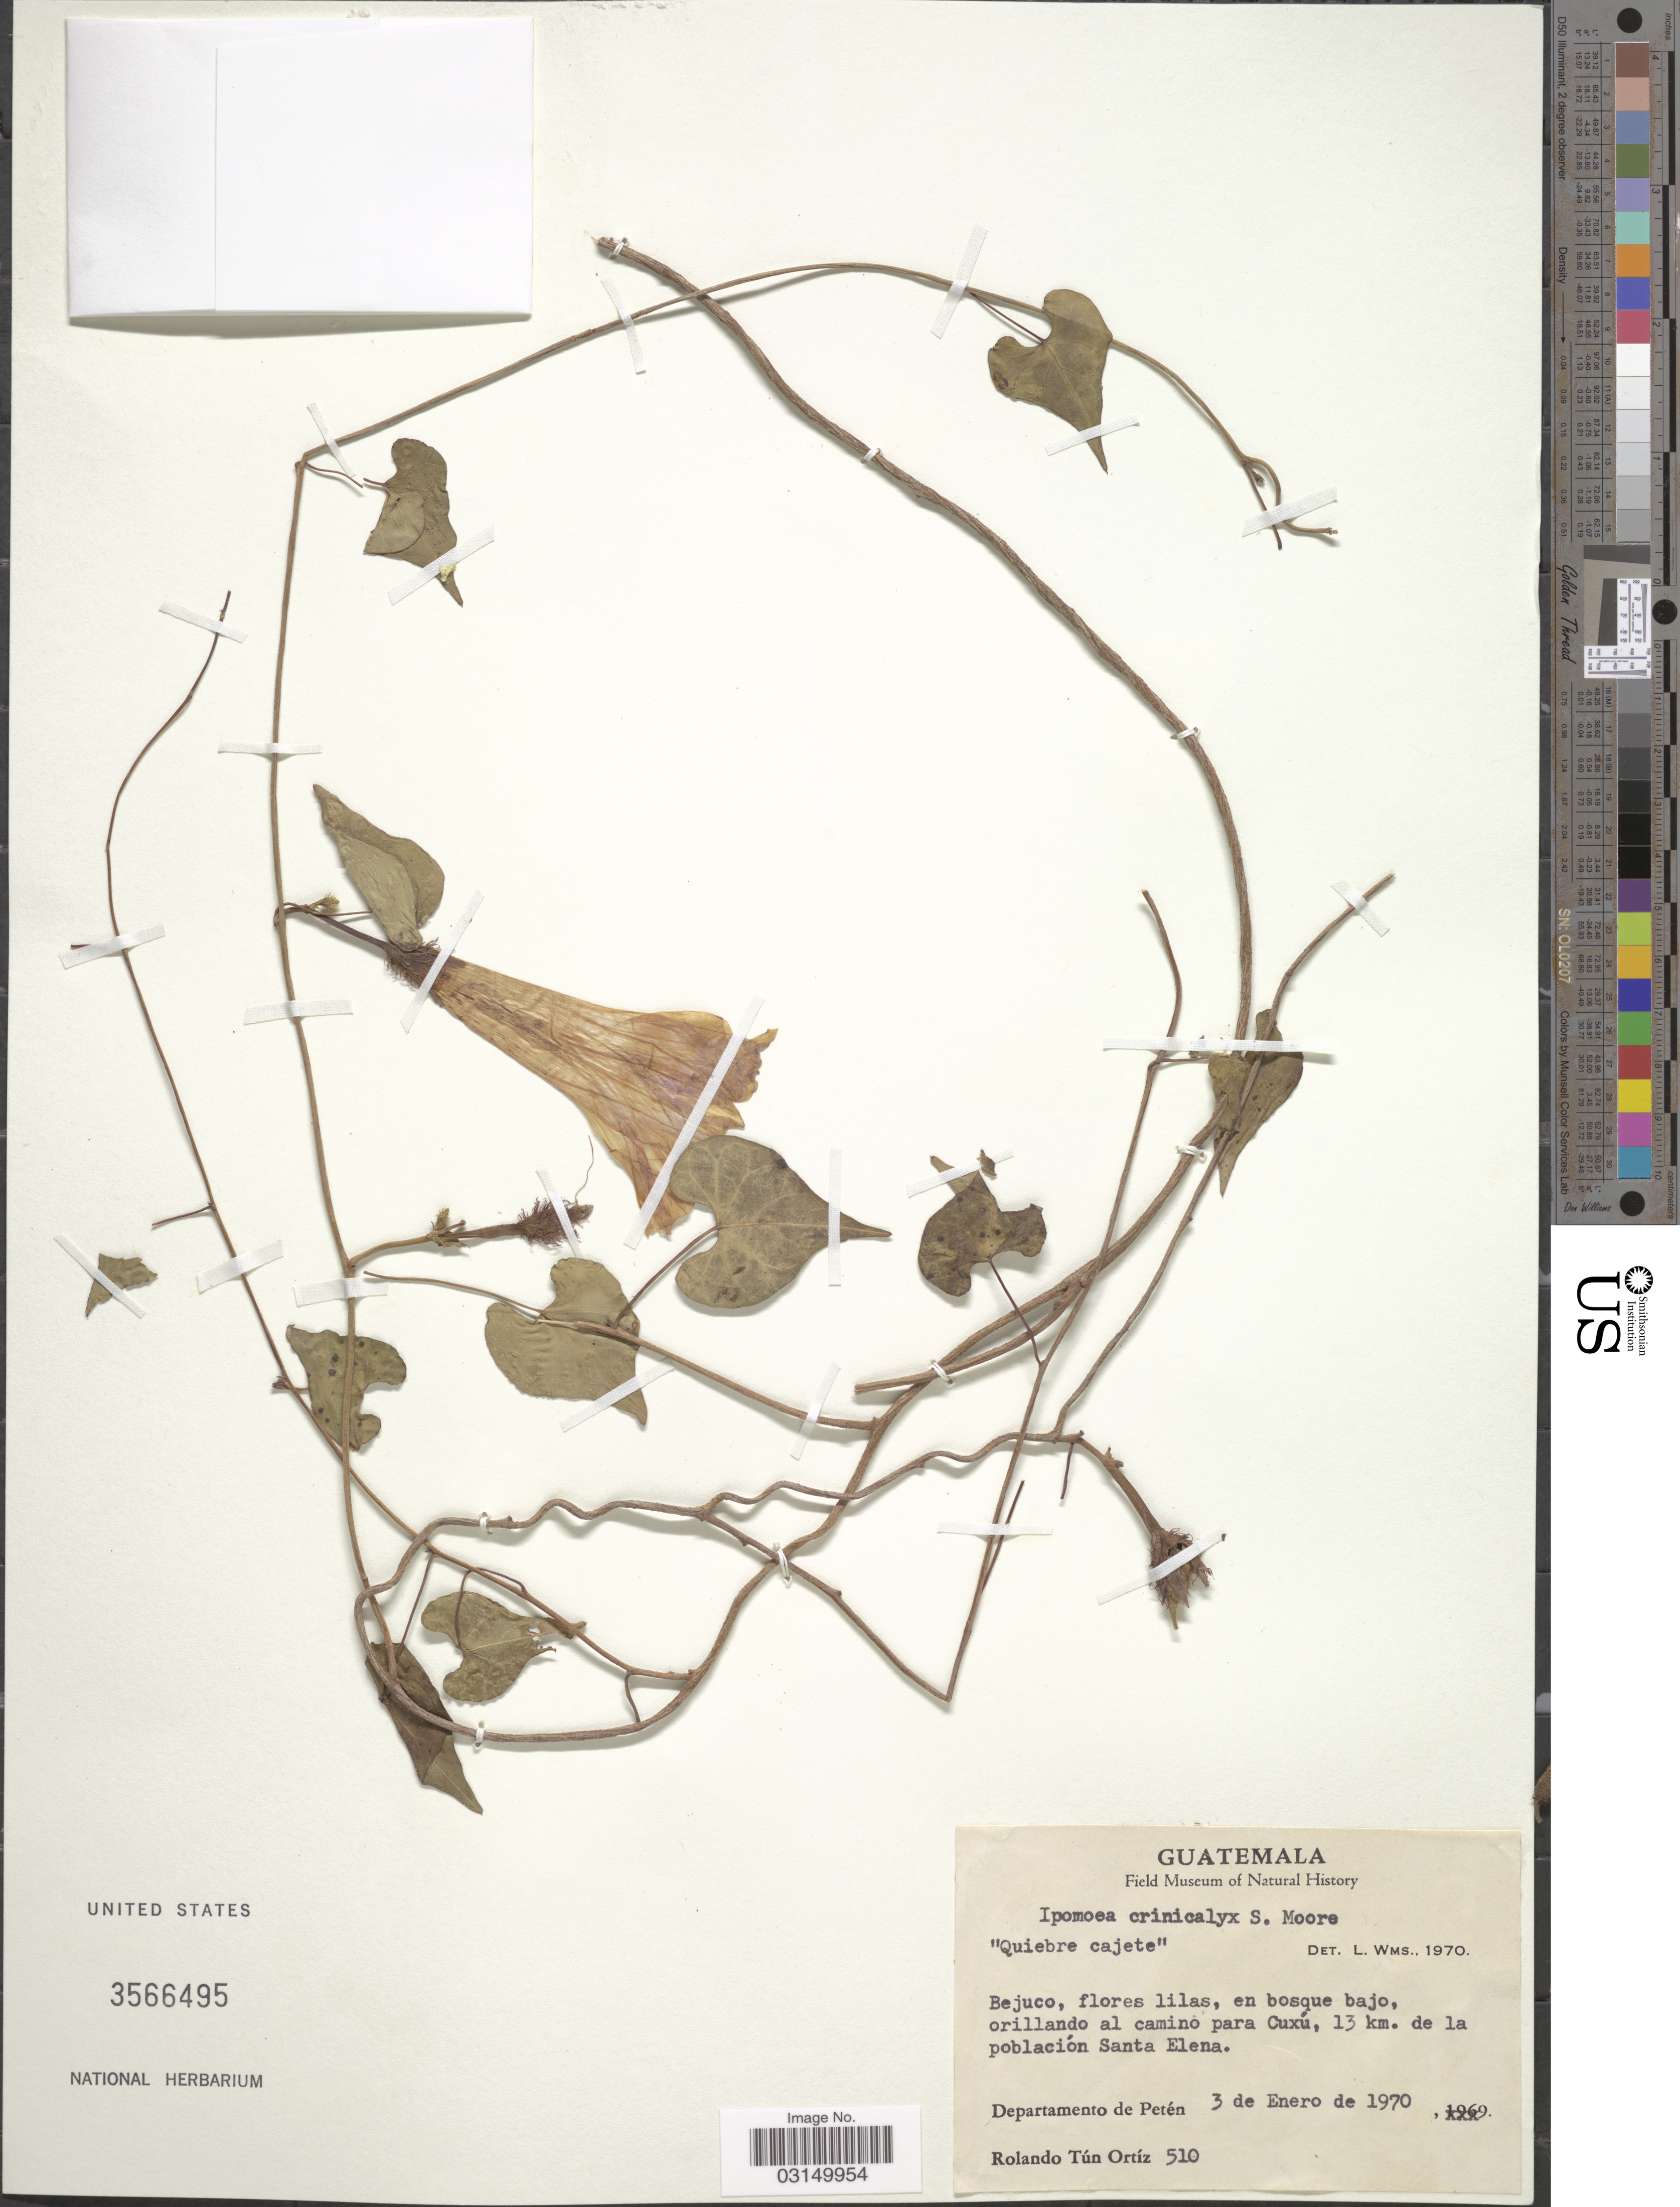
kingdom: Plantae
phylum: Tracheophyta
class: Magnoliopsida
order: Solanales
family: Convolvulaceae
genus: Ipomoea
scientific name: Ipomoea crinicalyx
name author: S. Moore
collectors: R. T. Ortíz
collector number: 510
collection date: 1970-01-03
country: Guatemala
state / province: El Petén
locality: Orillando al camino para Cuxú, 13 km. de la población Santa Elena.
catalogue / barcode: US 3566495